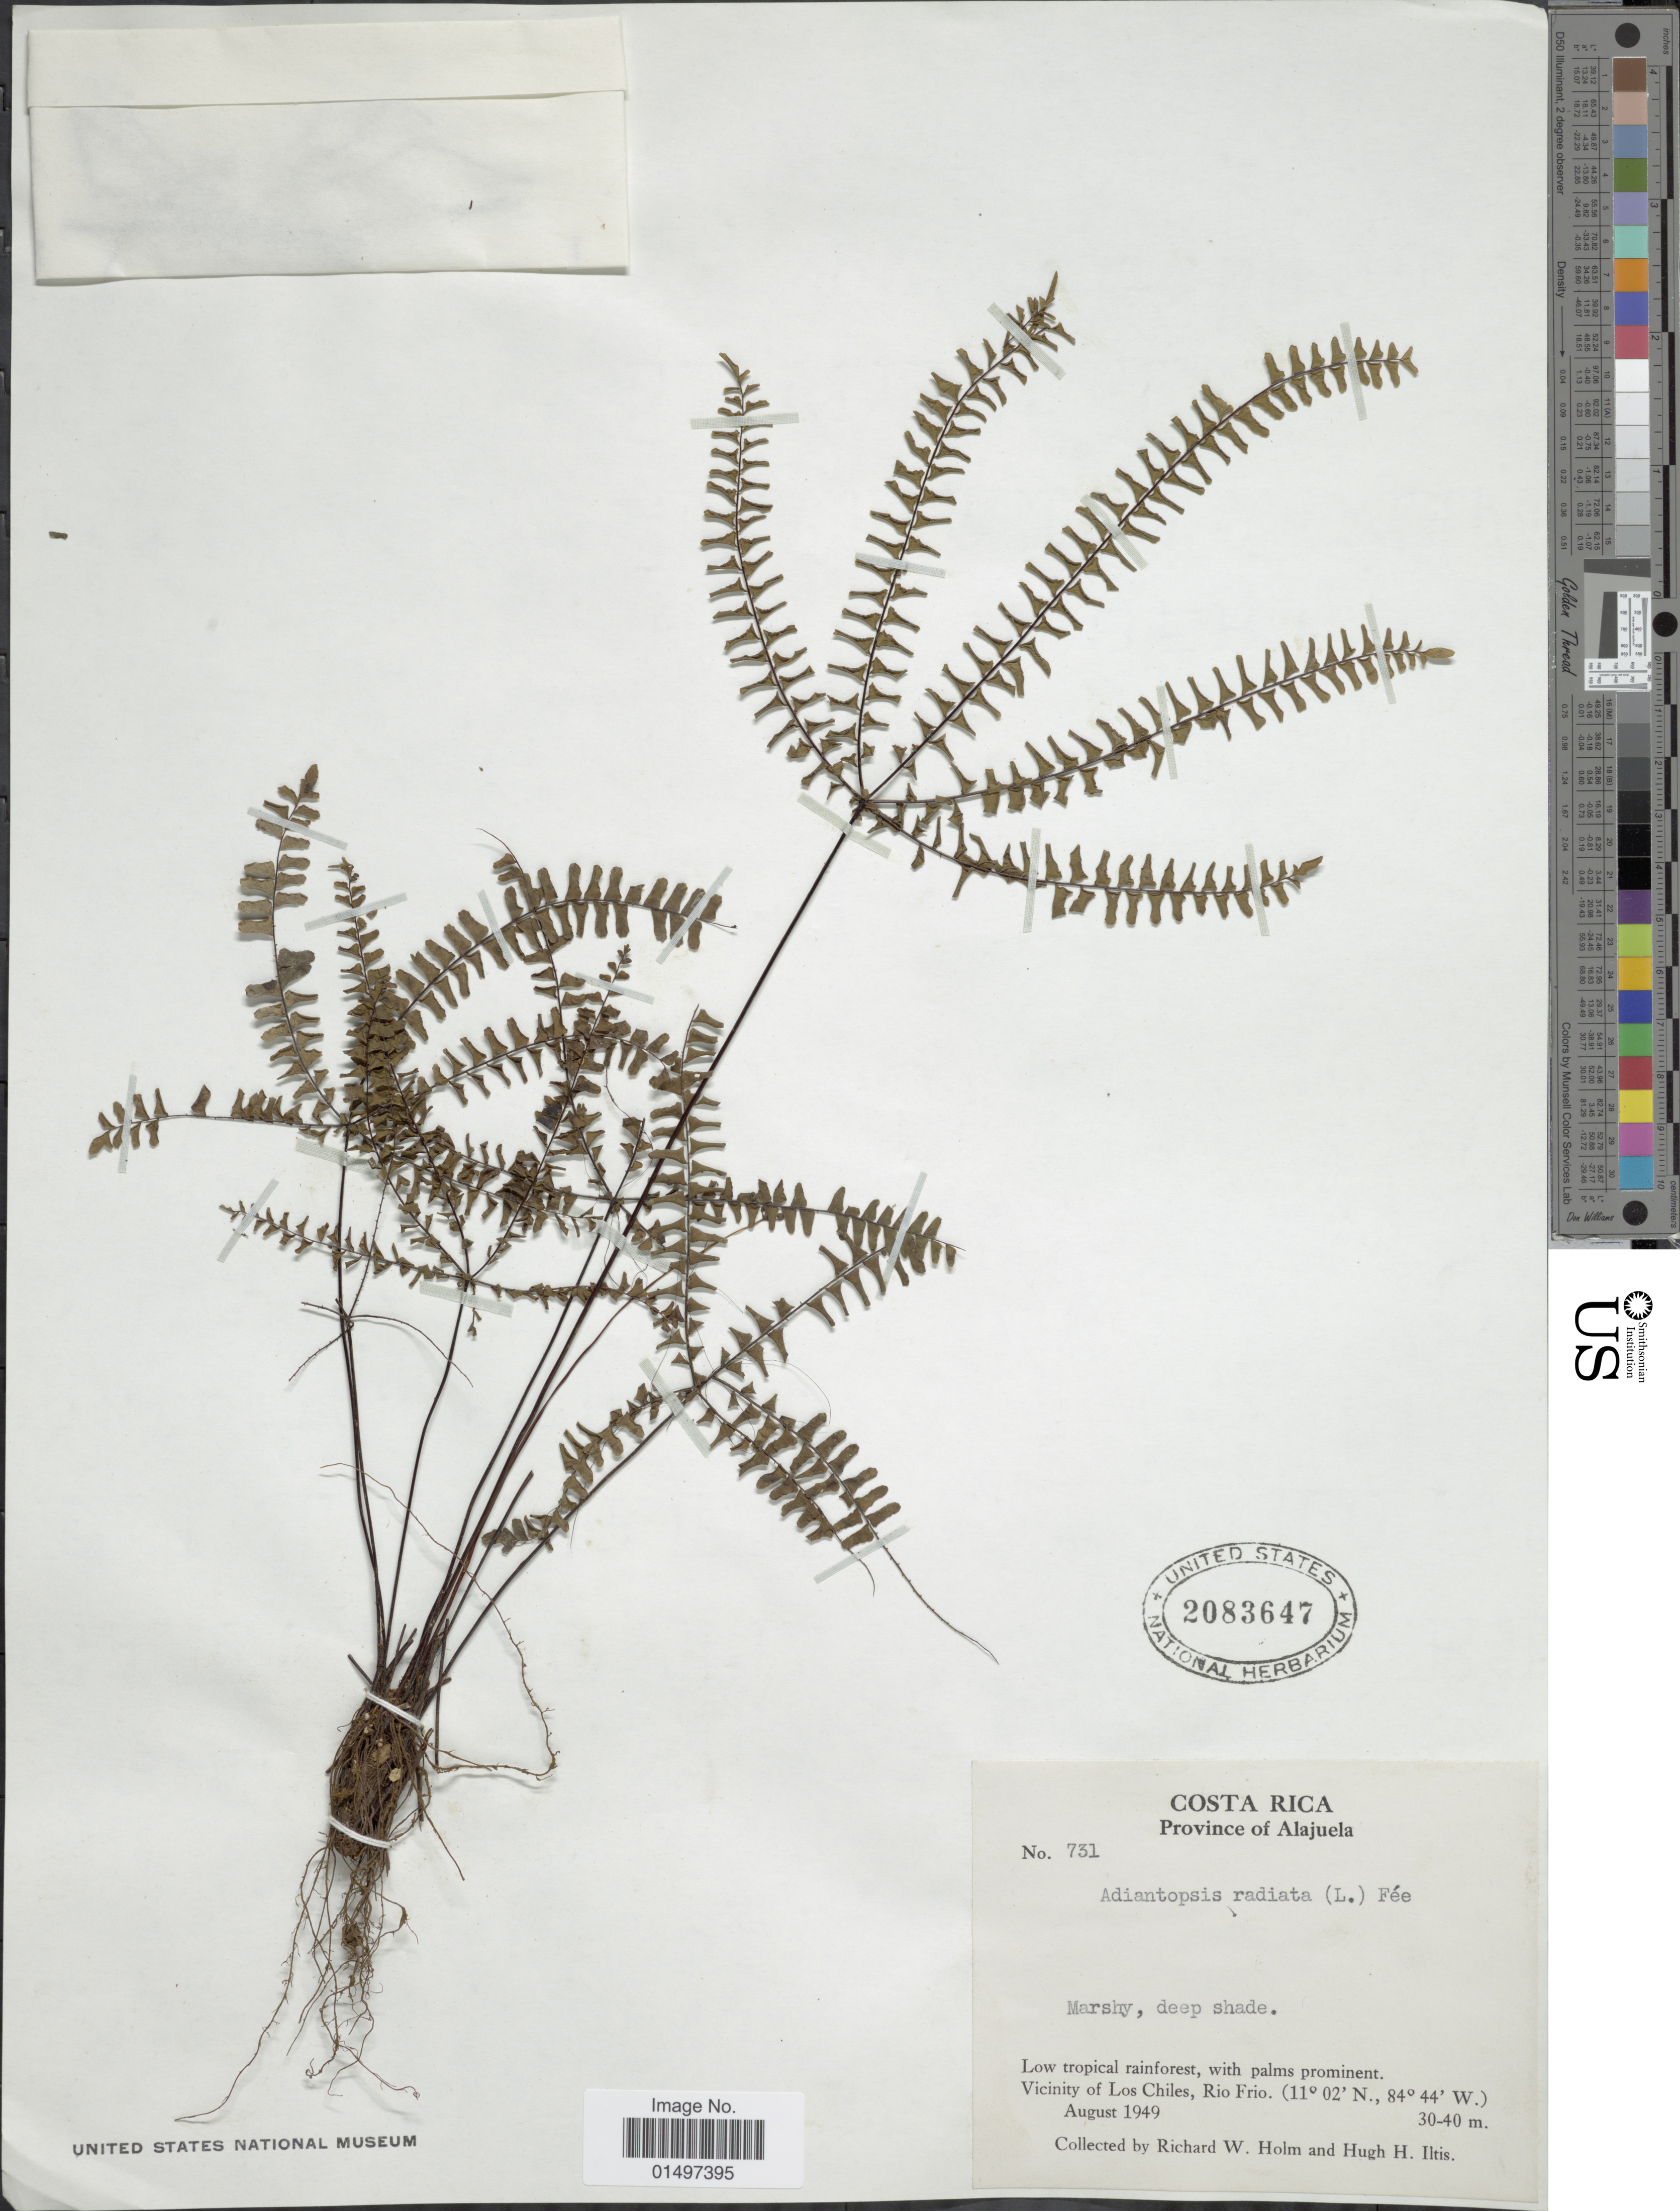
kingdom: Plantae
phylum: Tracheophyta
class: Polypodiopsida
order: Polypodiales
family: Pteridaceae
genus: Adiantopsis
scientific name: Adiantopsis radiata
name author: (L.) Fée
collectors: R. W. Holm & H. H. Iltis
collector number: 731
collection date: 1949-08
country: Costa Rica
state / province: Alajuela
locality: Province of Alajuela. Vicinity of Los Chiles, Rio Frio.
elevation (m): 30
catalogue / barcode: US 2083647